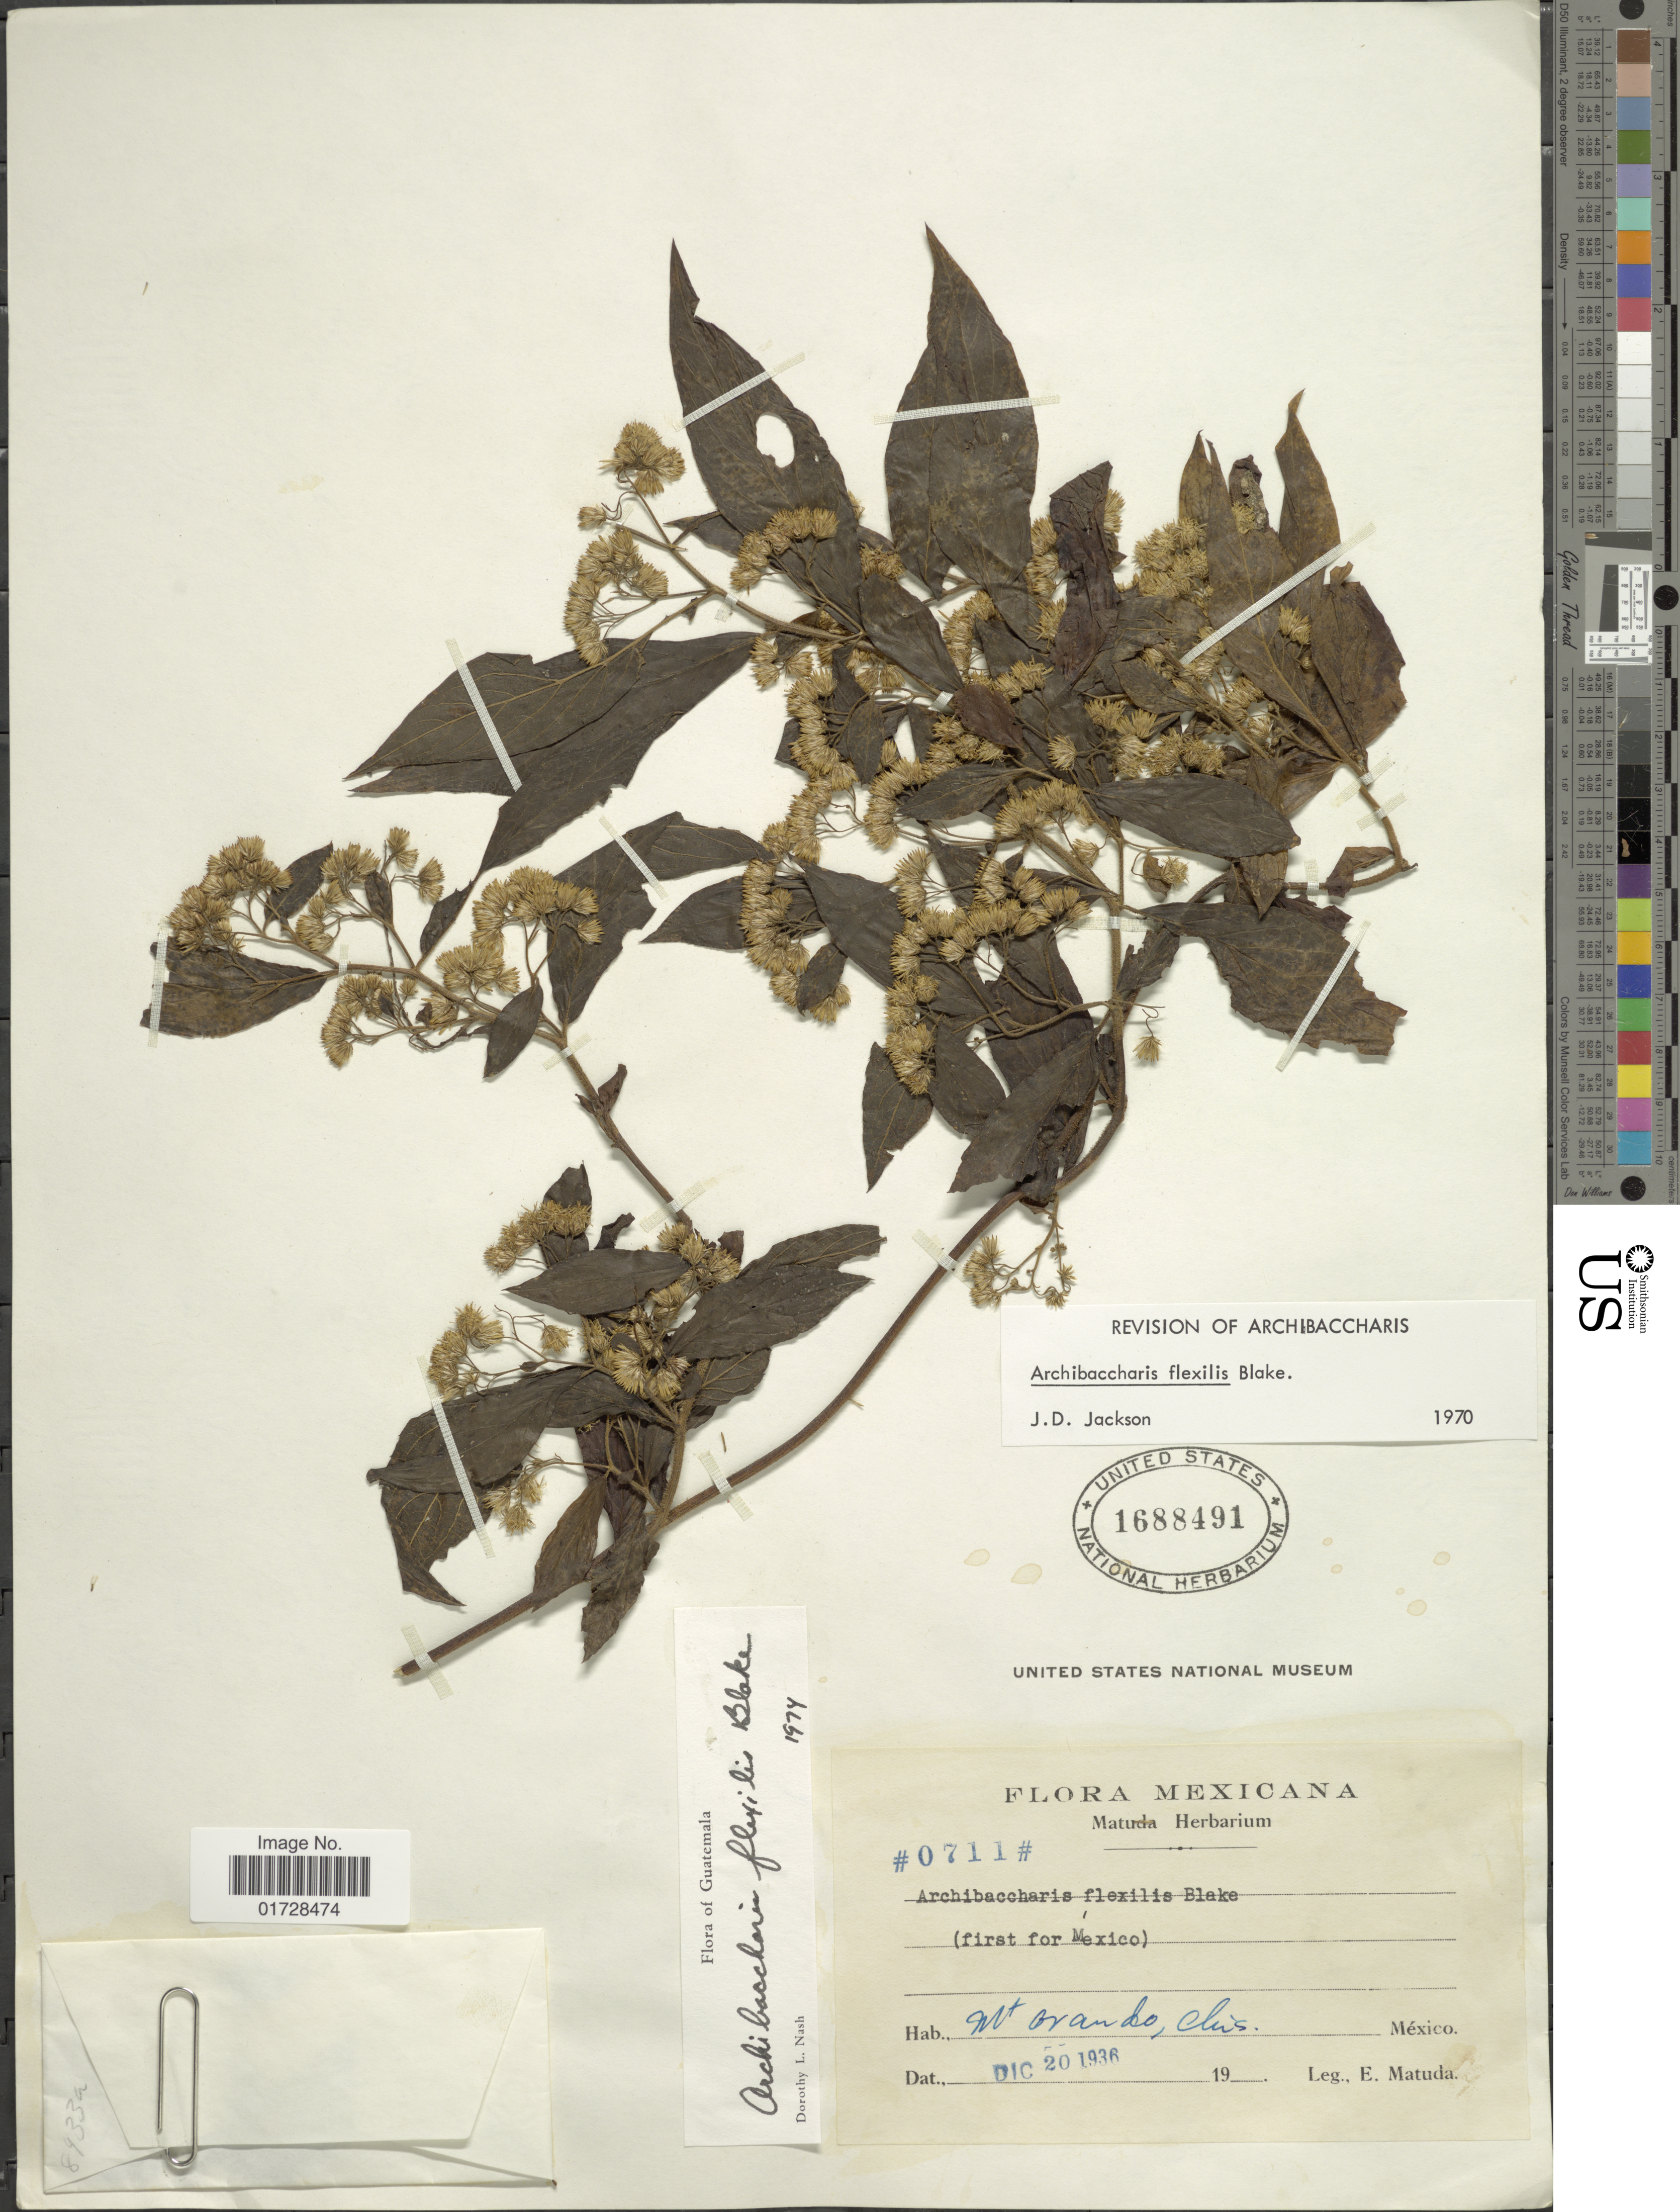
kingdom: Plantae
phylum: Tracheophyta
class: Magnoliopsida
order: Asterales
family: Asteraceae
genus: Archibaccharis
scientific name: Archibaccharis flexilis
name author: (S.F. Blake) S.F. Blake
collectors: E. Matuda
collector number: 0711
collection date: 1936-12-20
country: Mexico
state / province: Chiapas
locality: Mt. Ovando, Chis.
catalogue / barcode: US 1688491